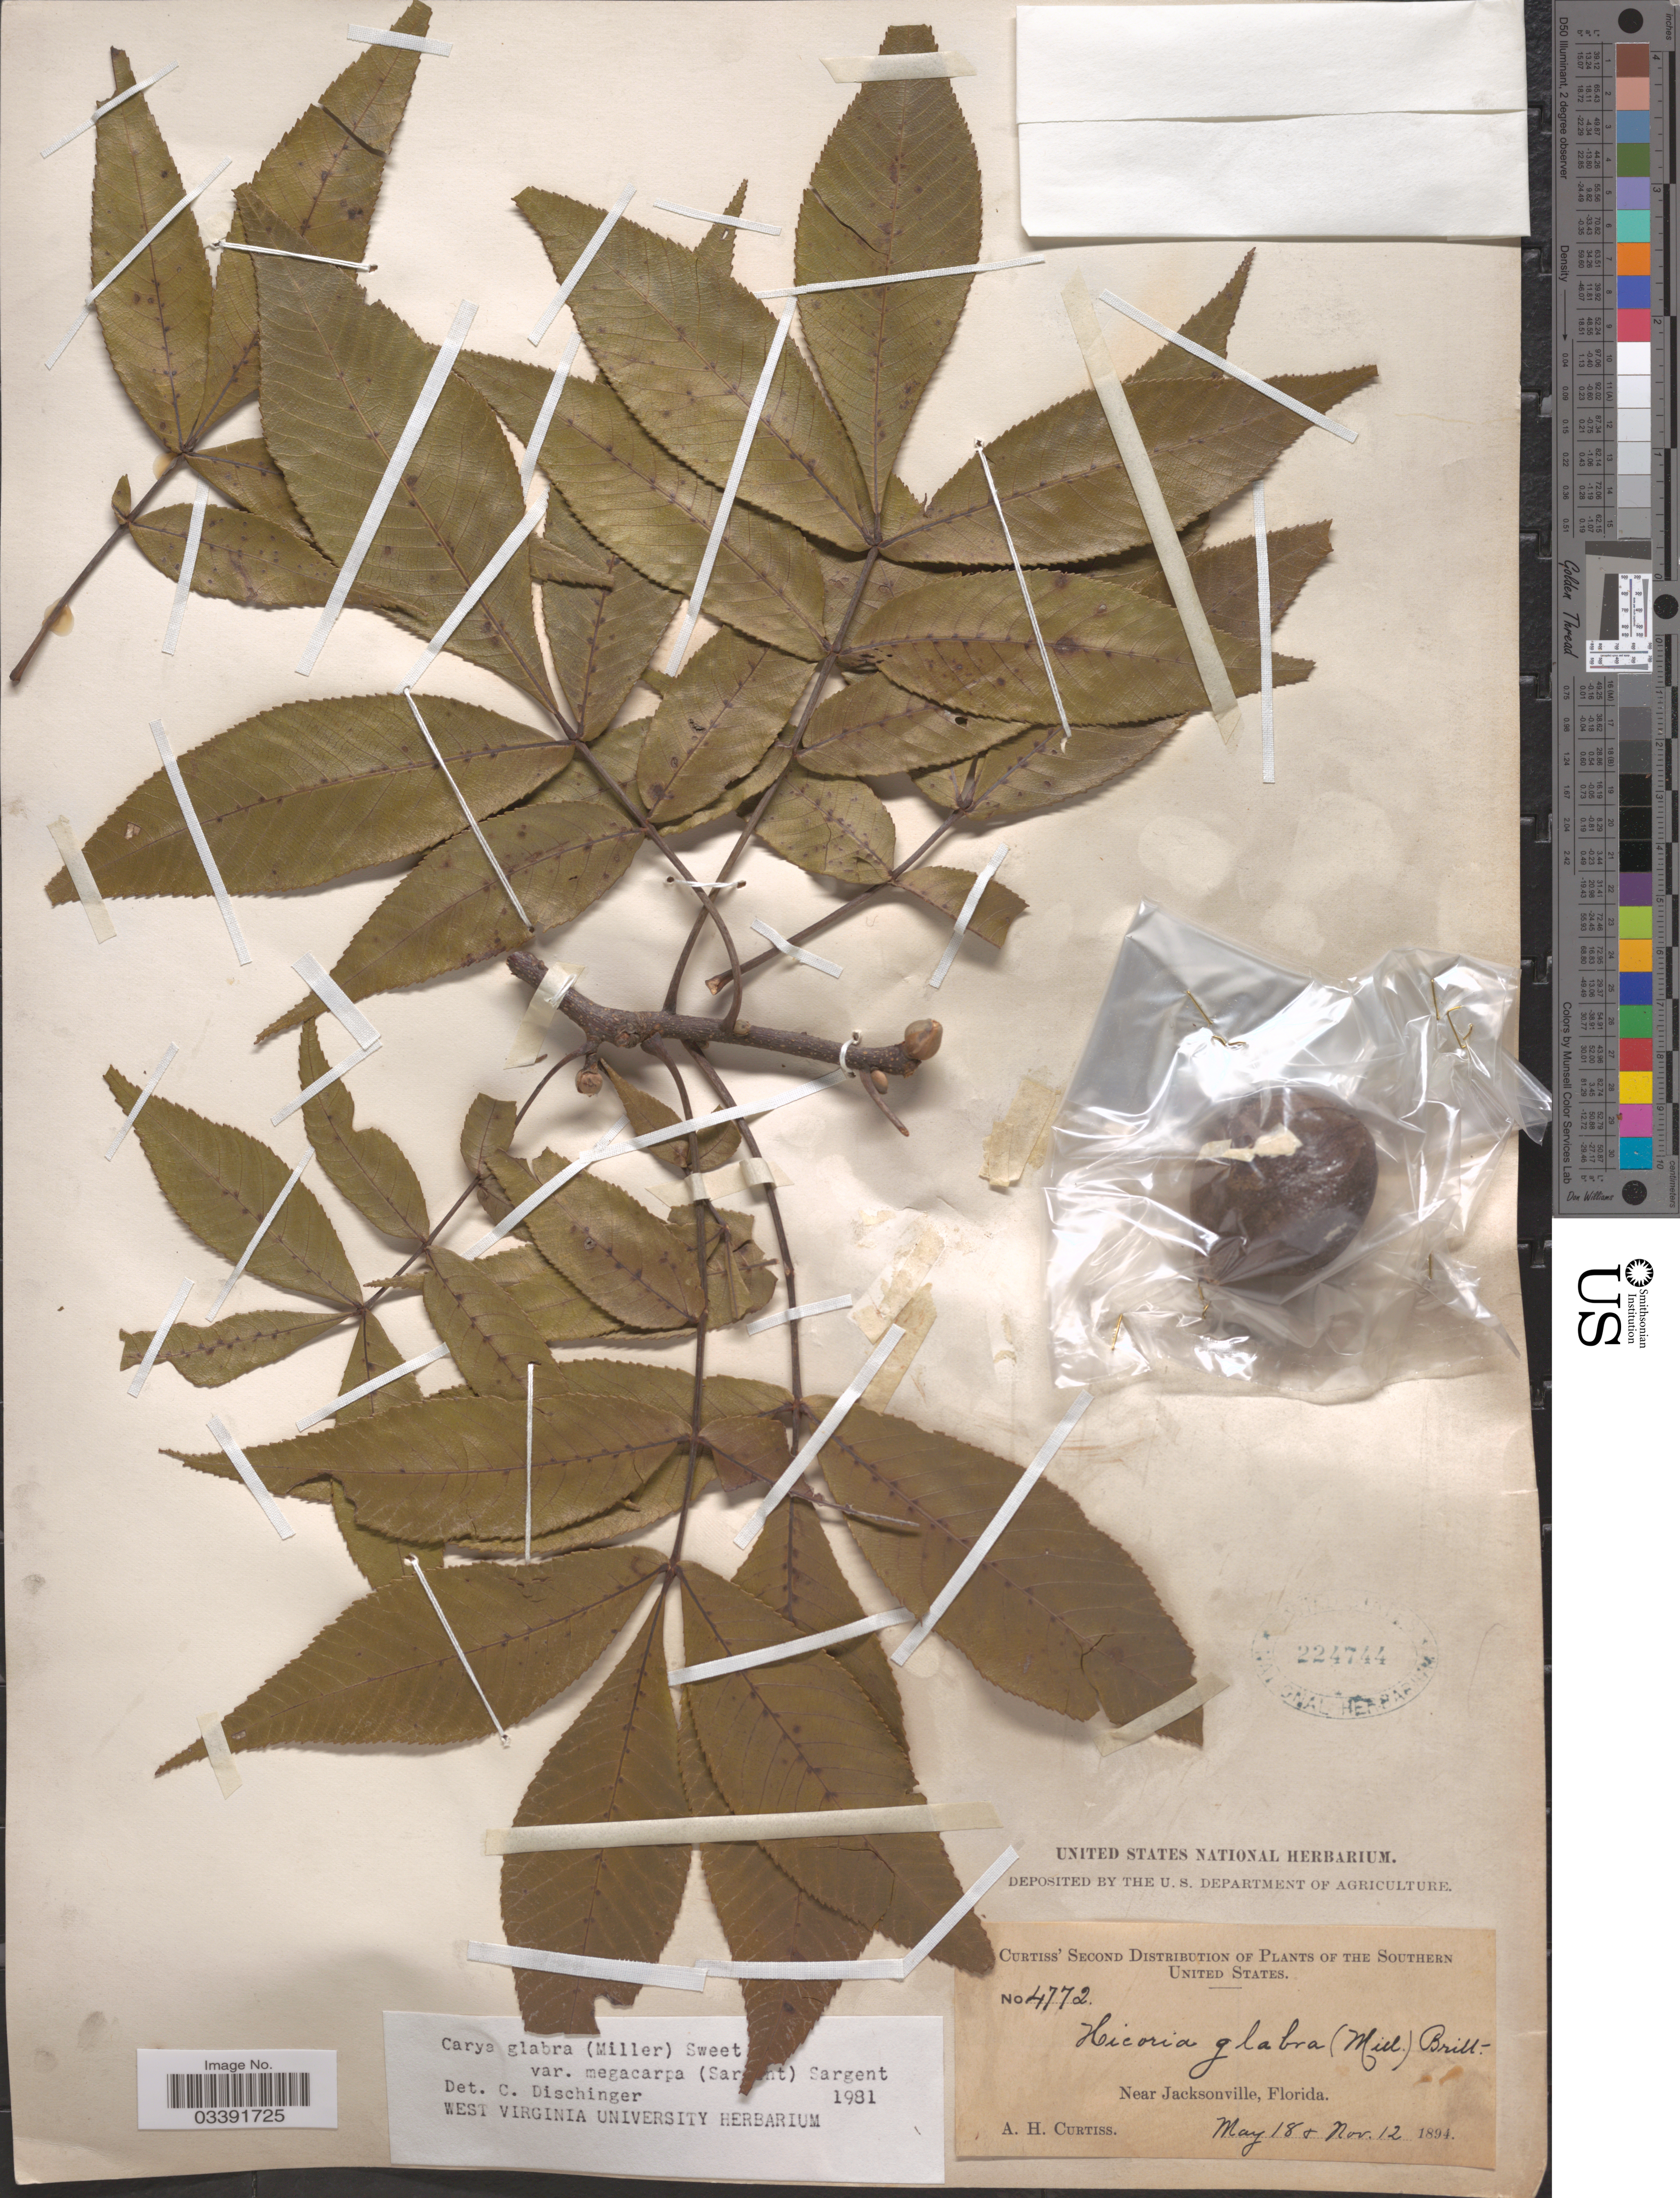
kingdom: Plantae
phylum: Tracheophyta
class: Magnoliopsida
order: Fagales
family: Juglandaceae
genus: Carya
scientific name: Carya glabra var. megacarpa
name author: (Sarg.) Sarg.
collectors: A. H. Curtiss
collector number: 4772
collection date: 1894-05-18/1894-11-12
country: United States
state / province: Florida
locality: Southern United States. Near Jacksonville.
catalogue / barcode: US 224744